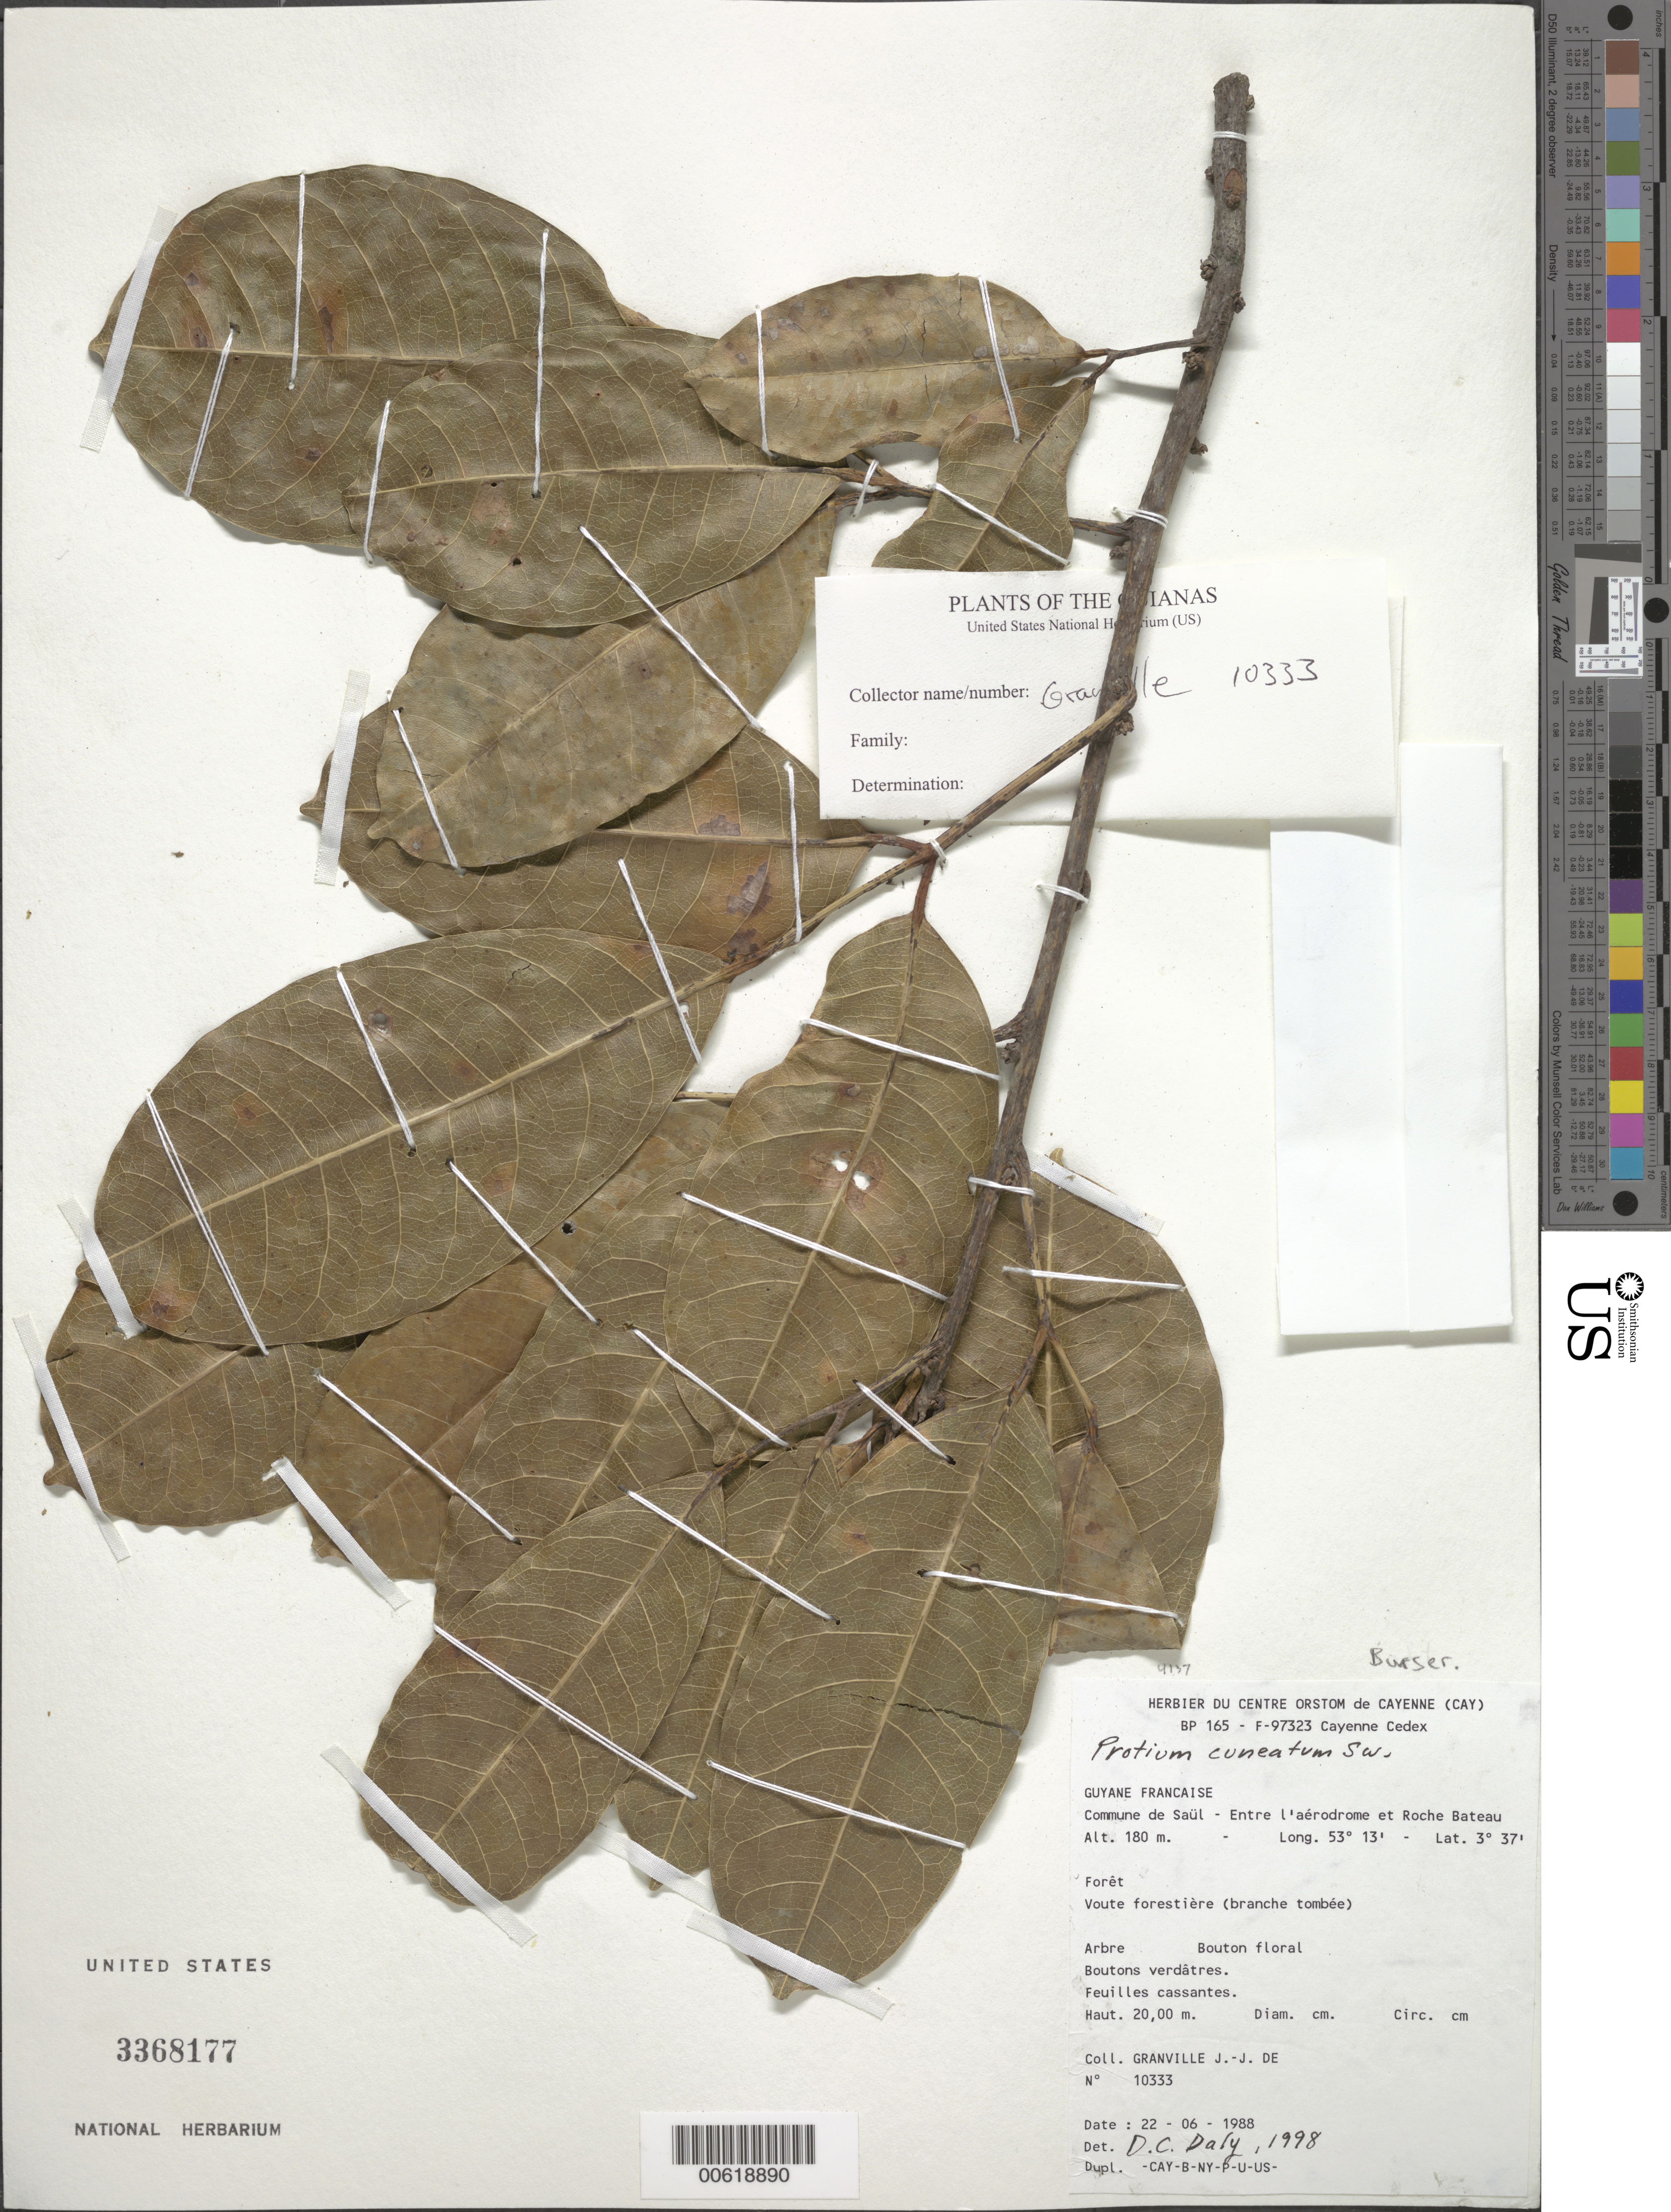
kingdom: Plantae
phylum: Tracheophyta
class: Magnoliopsida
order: Sapindales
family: Burseraceae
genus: Protium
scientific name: Protium cuneatum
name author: Swart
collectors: J.-J. de Granville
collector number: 10333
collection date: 1988-06-22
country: French Guiana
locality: Guyane Francaise. Commune de Saül - Entre l'aérodome et Roche Bateau.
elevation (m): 180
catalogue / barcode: US 3368177